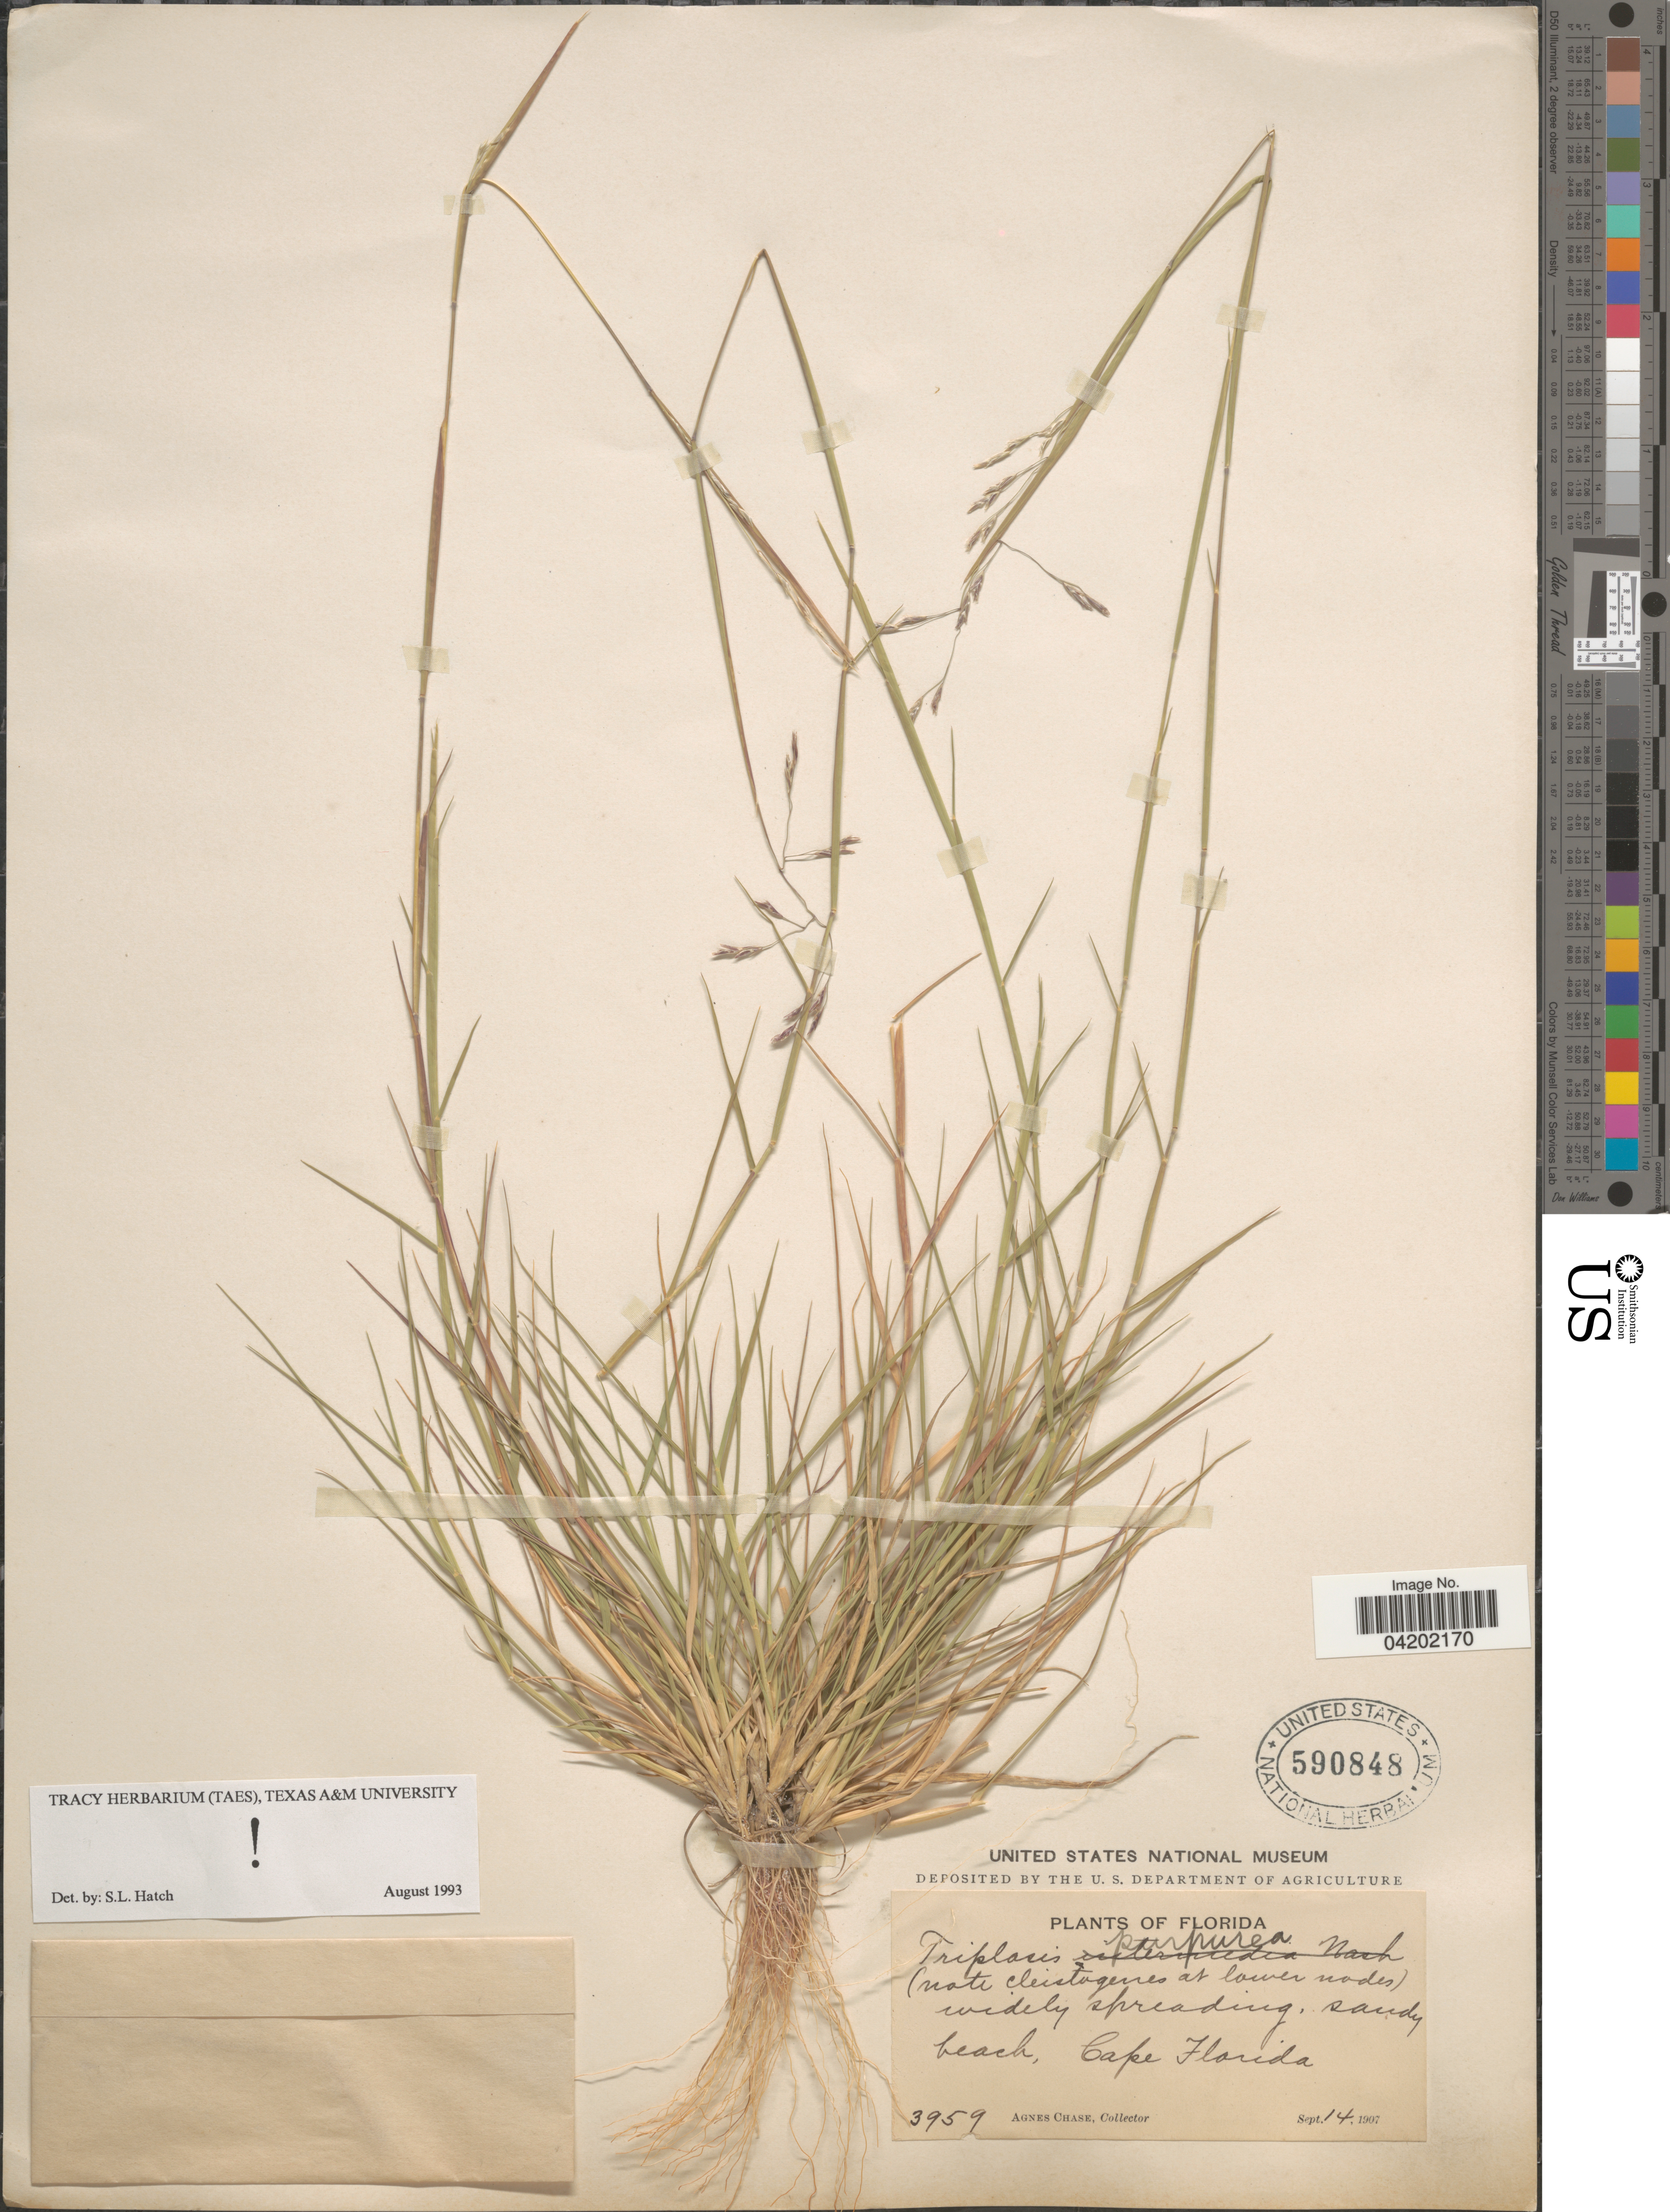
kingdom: Plantae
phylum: Tracheophyta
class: Liliopsida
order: Poales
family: Poaceae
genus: Triplasis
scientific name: Triplasis purpurea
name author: (Walter) Chapm.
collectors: A. Chase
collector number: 3959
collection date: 1907-09-14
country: United States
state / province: Florida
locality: Sandy beach, Cape Florida.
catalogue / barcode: US 590848